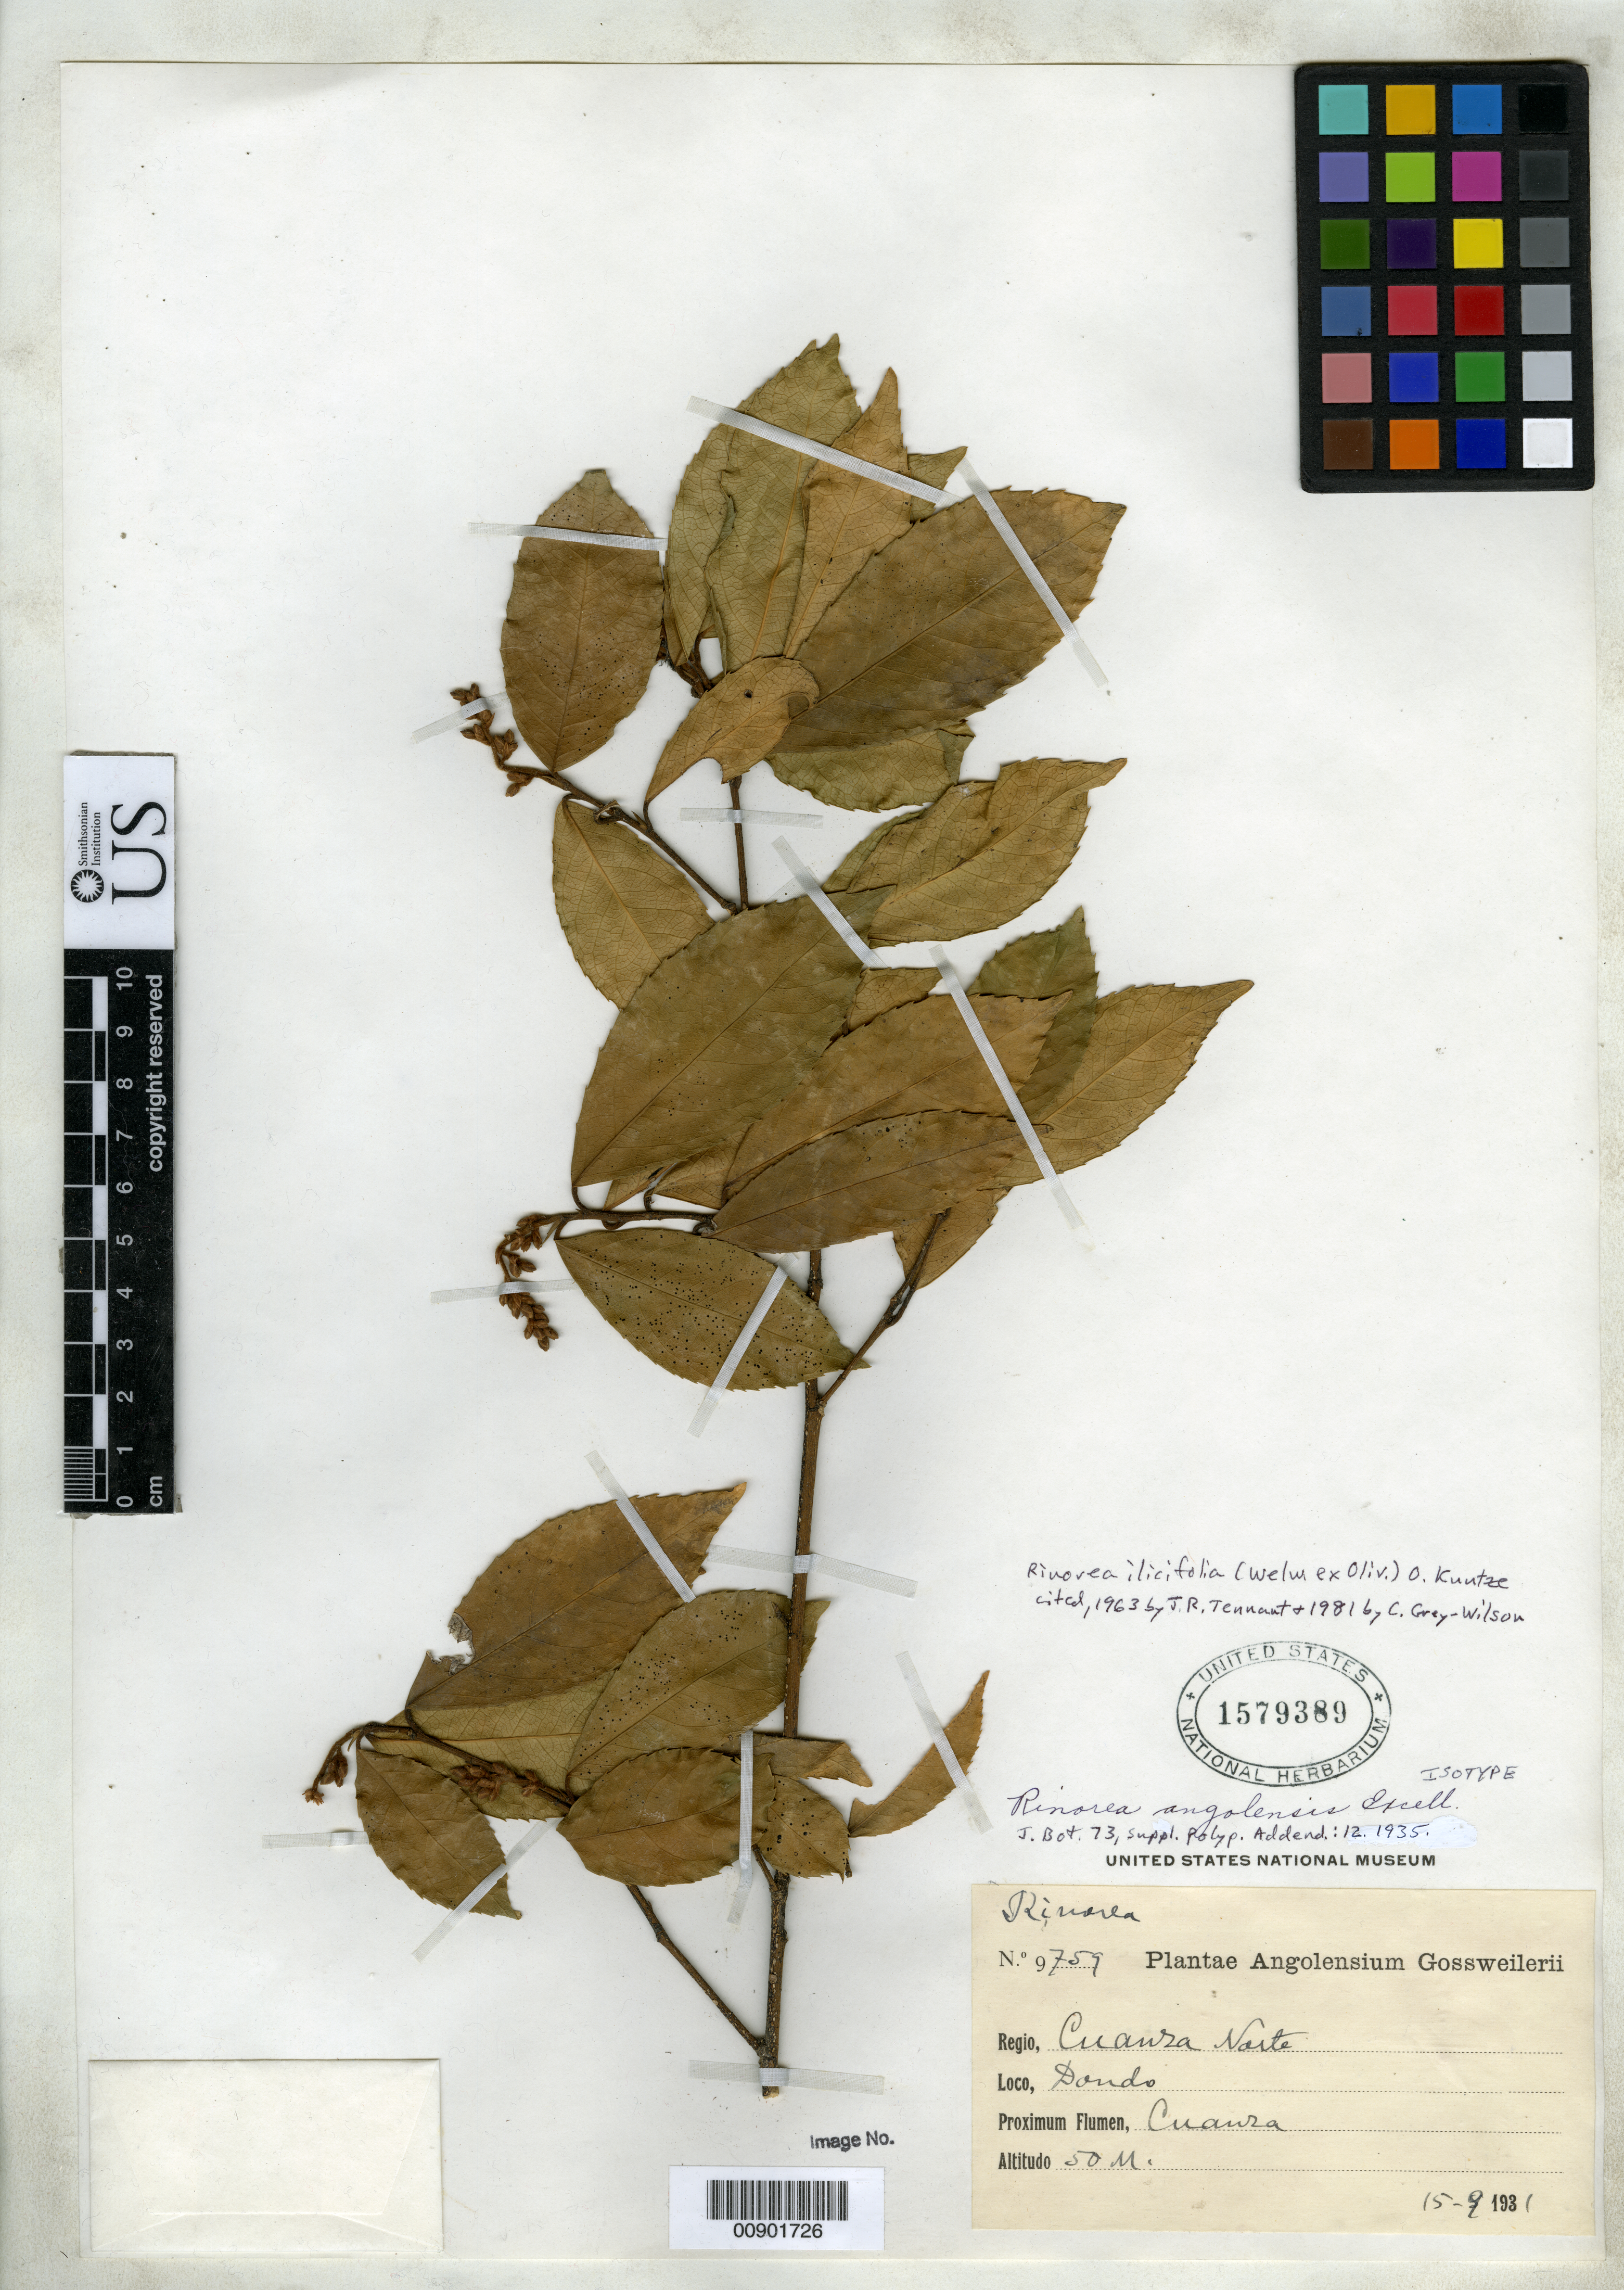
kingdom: Plantae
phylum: Tracheophyta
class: Magnoliopsida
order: Malpighiales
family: Violaceae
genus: Rinorea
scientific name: Rinorea angolensis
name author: Exell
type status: Isotype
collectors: J. Gossweiler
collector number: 9759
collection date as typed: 15 Sep 1931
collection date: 1931-09-15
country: Angola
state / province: Cuanza Norte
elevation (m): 50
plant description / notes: Current name as cited by J.R. Tennant 1963 & C. Grey-Wilson 1981.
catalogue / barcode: US 1579389